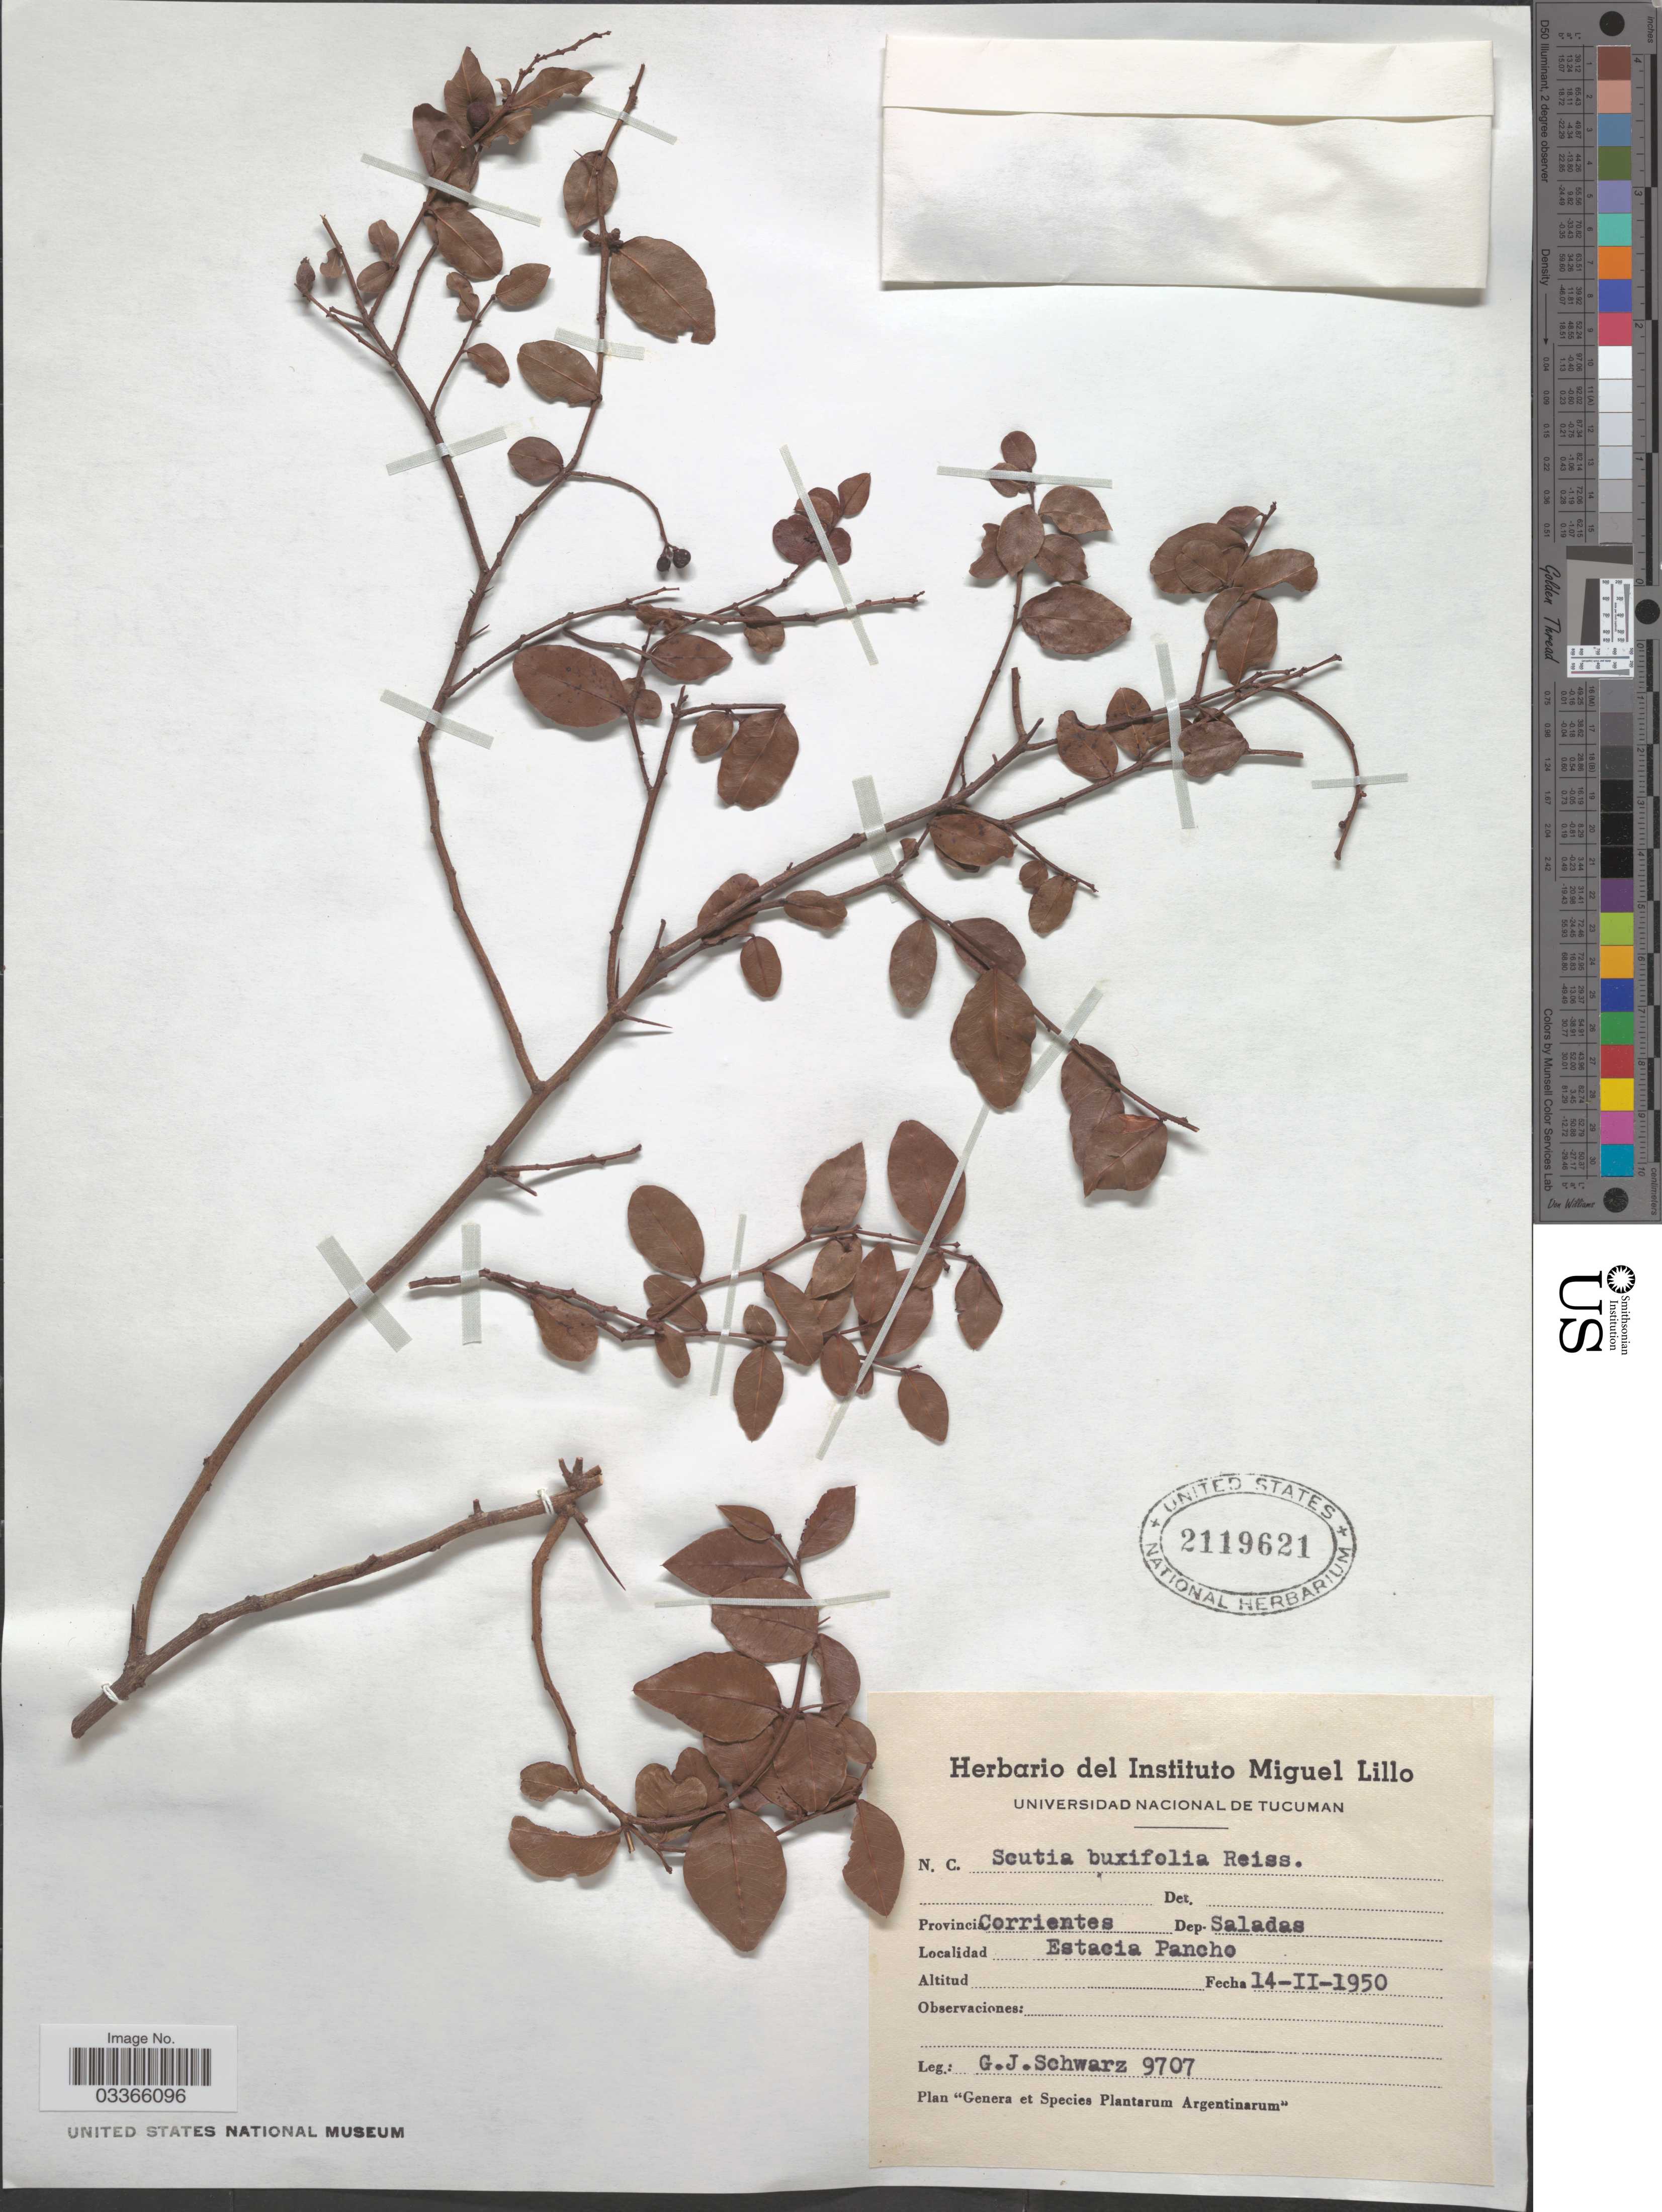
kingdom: Plantae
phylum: Tracheophyta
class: Magnoliopsida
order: Rosales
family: Rhamnaceae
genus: Scutia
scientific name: Scutia buxifolia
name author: Reissek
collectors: G. J. Schwarz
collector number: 9707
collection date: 1950-02-14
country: Argentina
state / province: Corrientes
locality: Dep. Saladas, Estacia Pancho.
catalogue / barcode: US 2119621